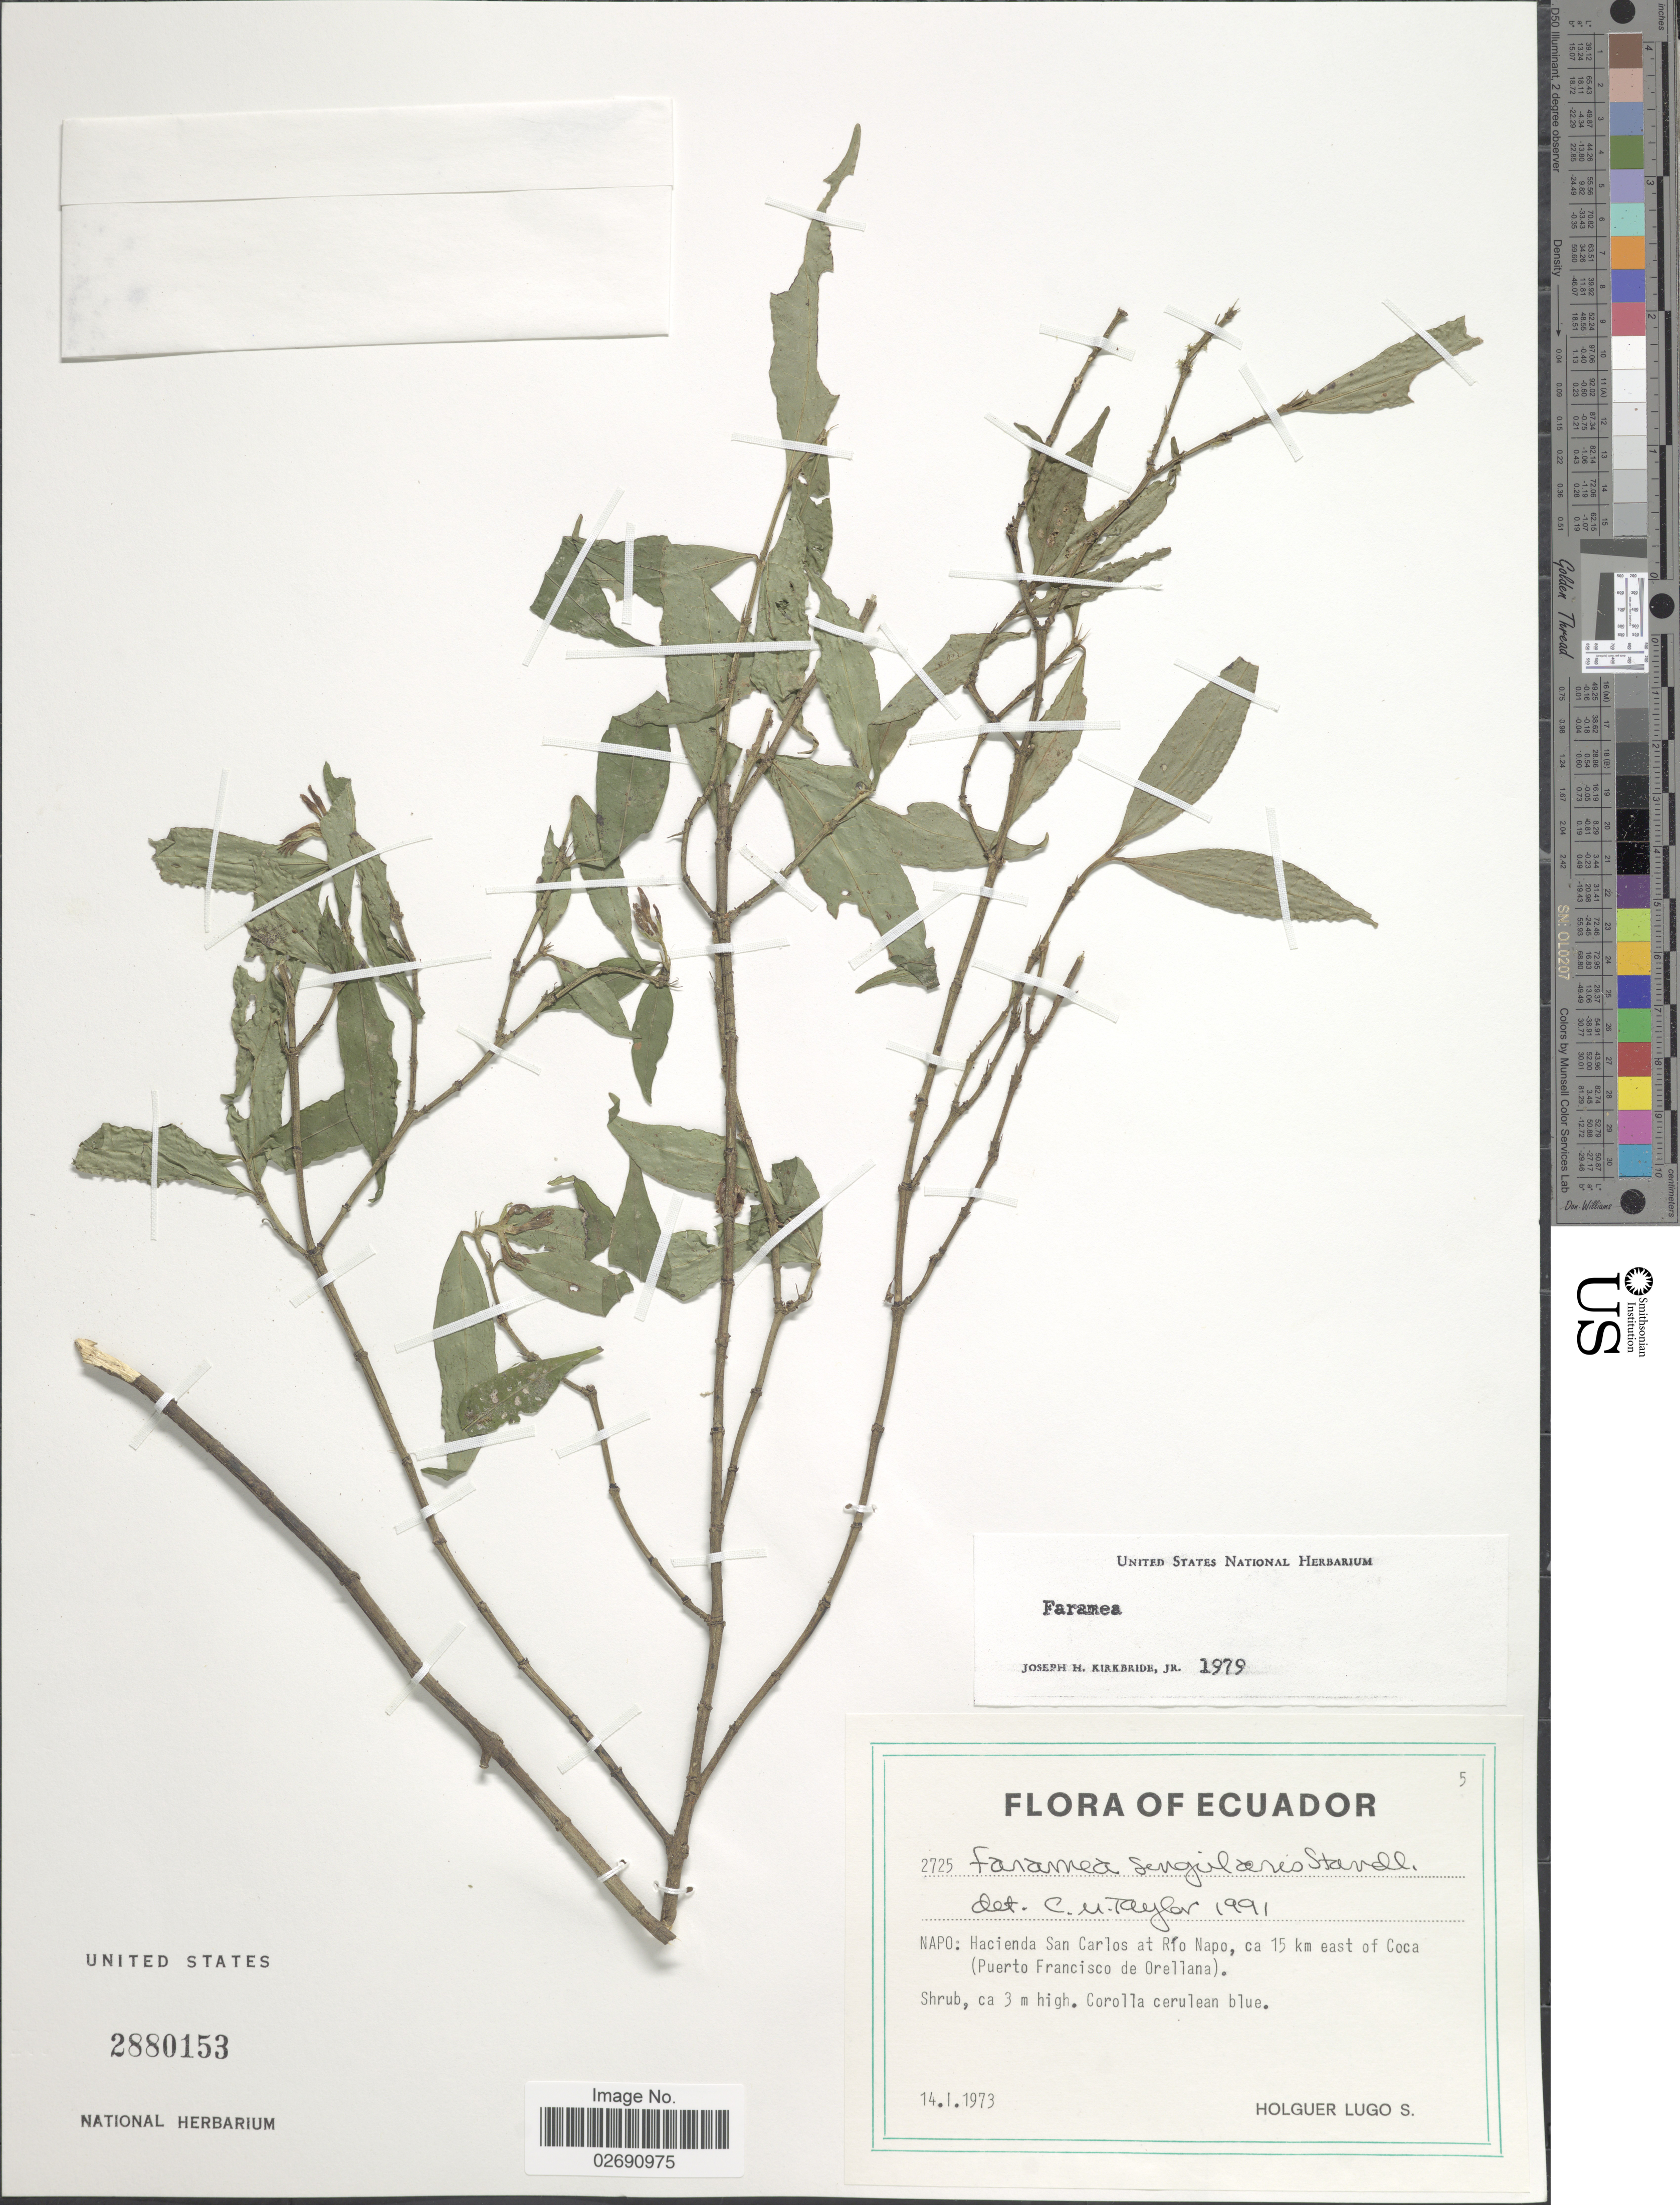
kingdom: Plantae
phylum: Tracheophyta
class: Magnoliopsida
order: Gentianales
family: Rubiaceae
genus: Faramea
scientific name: Faramea singularis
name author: Standl.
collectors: H. Lugo S.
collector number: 2725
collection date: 1973-01-14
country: Ecuador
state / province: Napo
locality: Hacienda San Carlos at Rio Napo, ca 15 km east of Coca (Puerto Francisco de Orellana)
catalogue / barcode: US 2880153